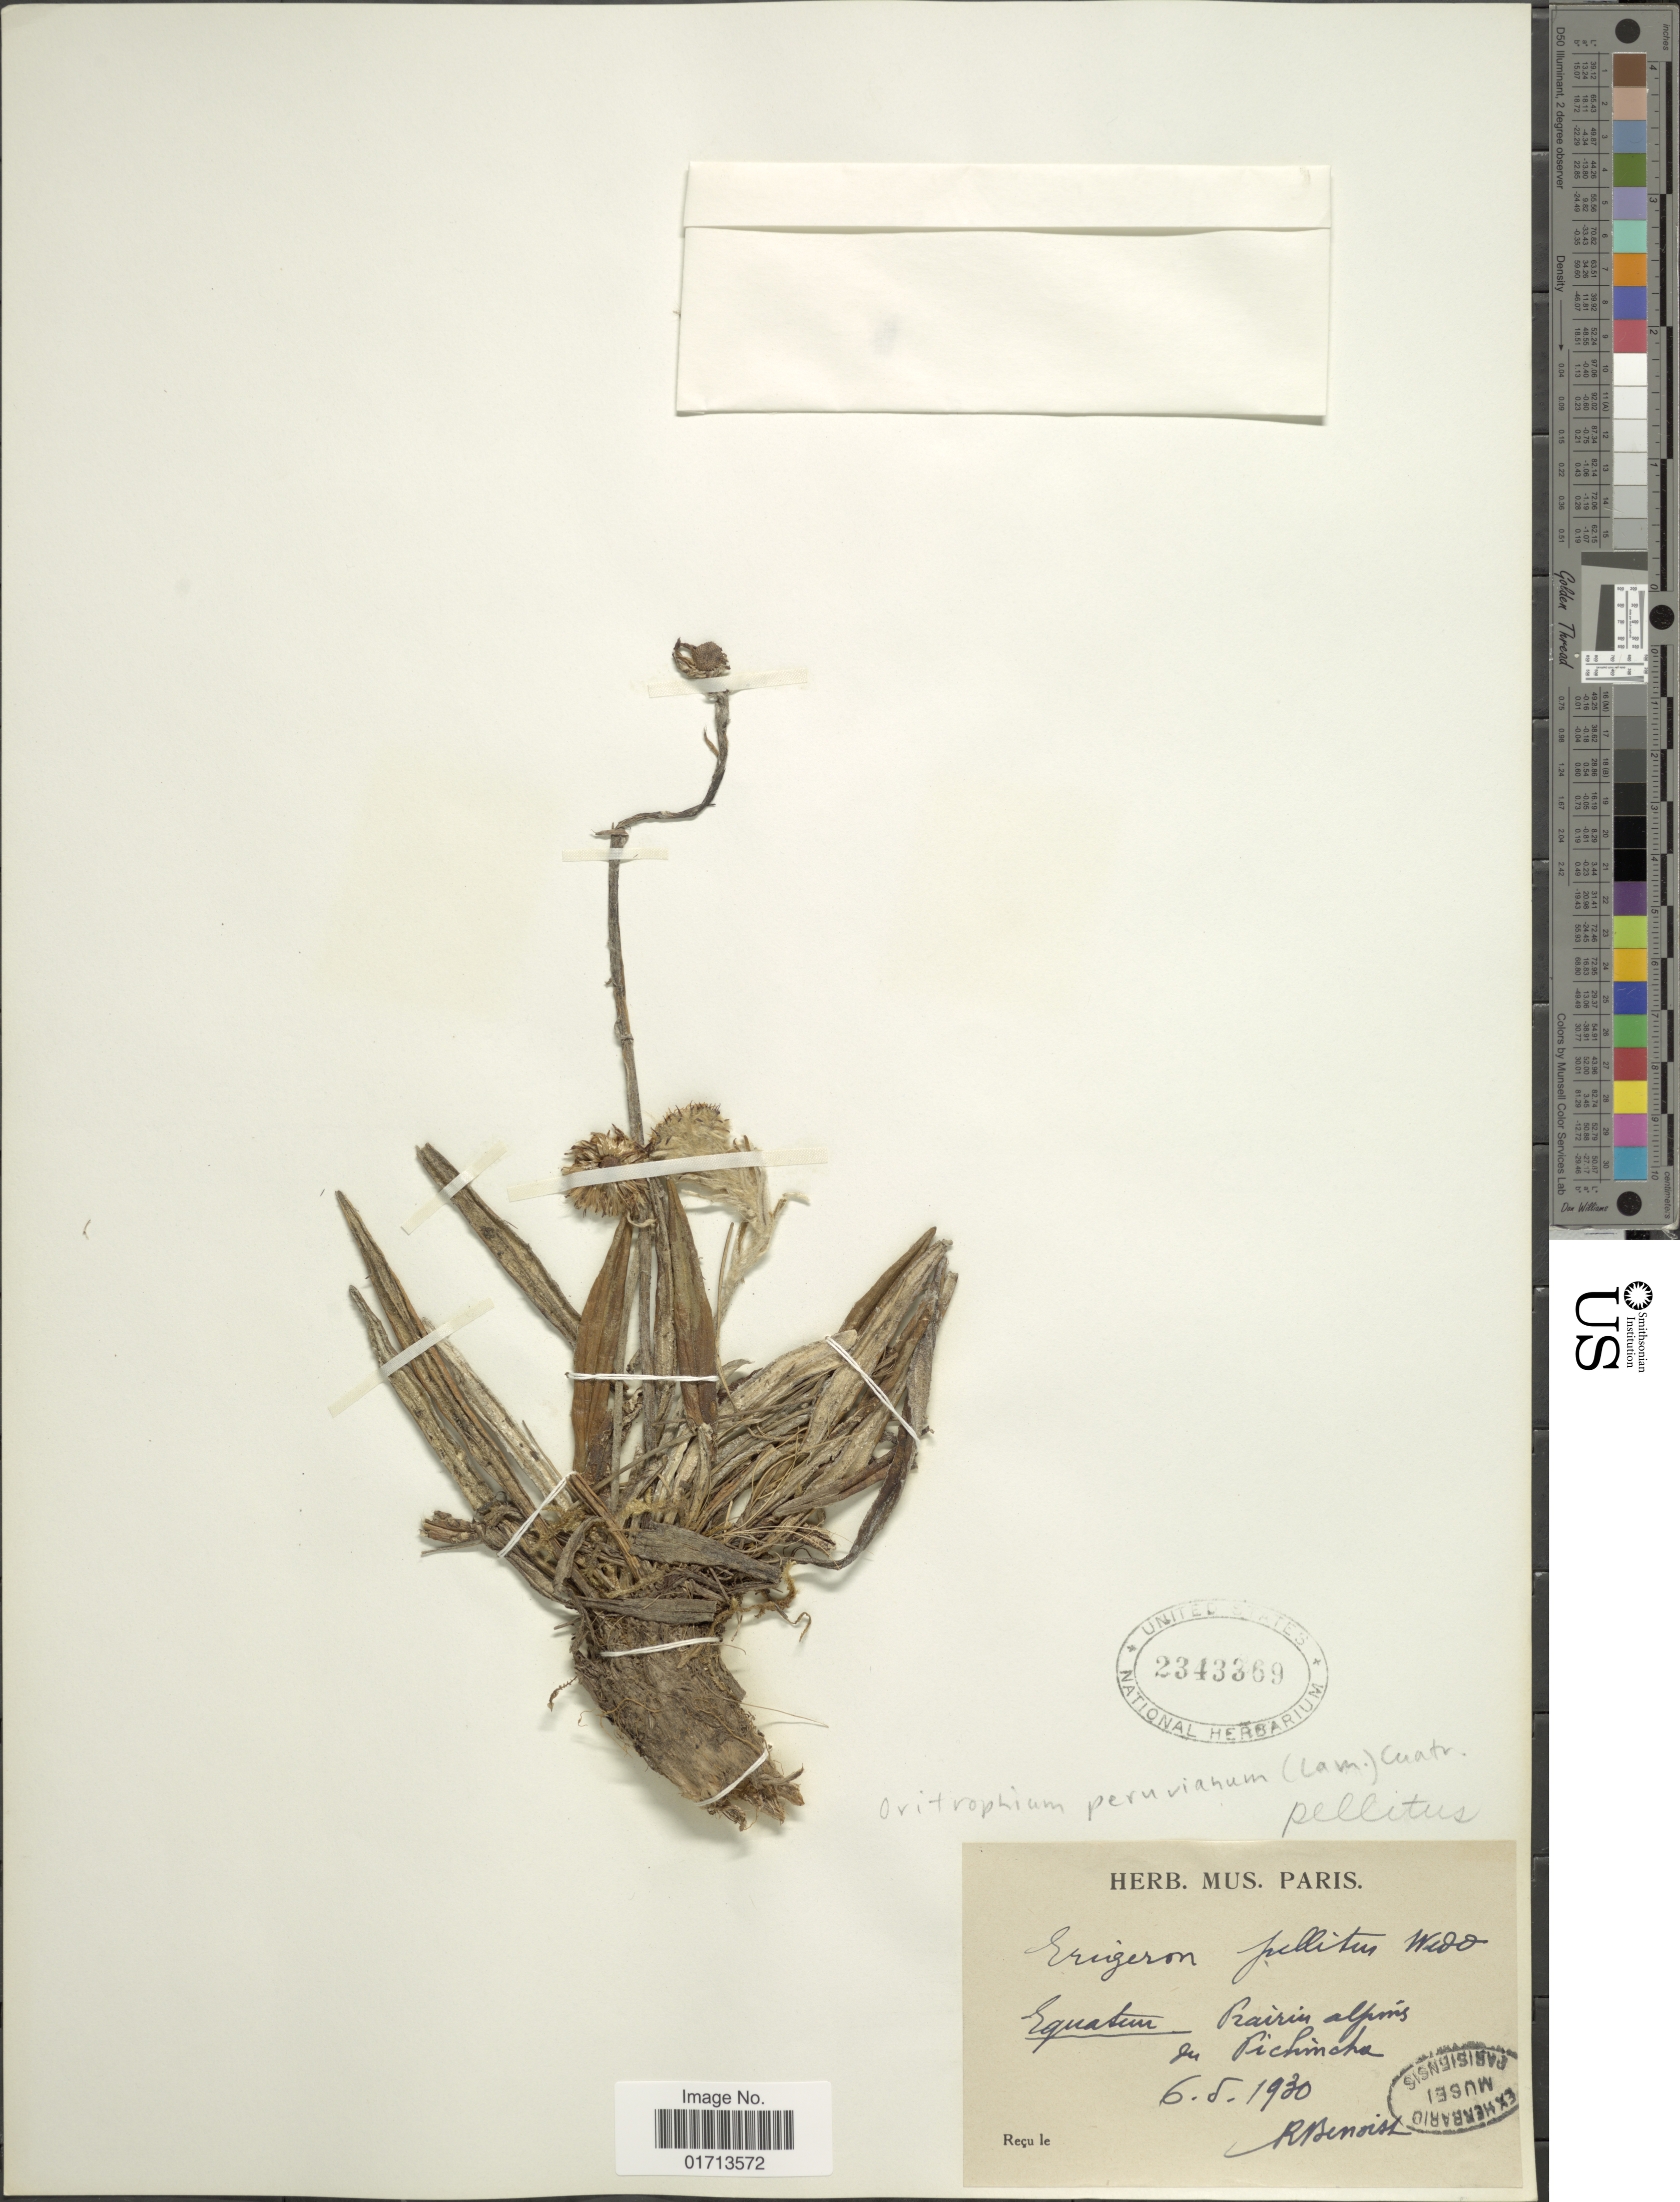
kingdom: Plantae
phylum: Tracheophyta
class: Magnoliopsida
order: Asterales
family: Asteraceae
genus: Oritrophium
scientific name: Oritrophium peruvianum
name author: (Lam.) Cuatrec.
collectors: R. Benoist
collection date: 1930-05-06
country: Ecuador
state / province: Pichincha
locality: Prairies alpins du Pichincha.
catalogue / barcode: US 2343369